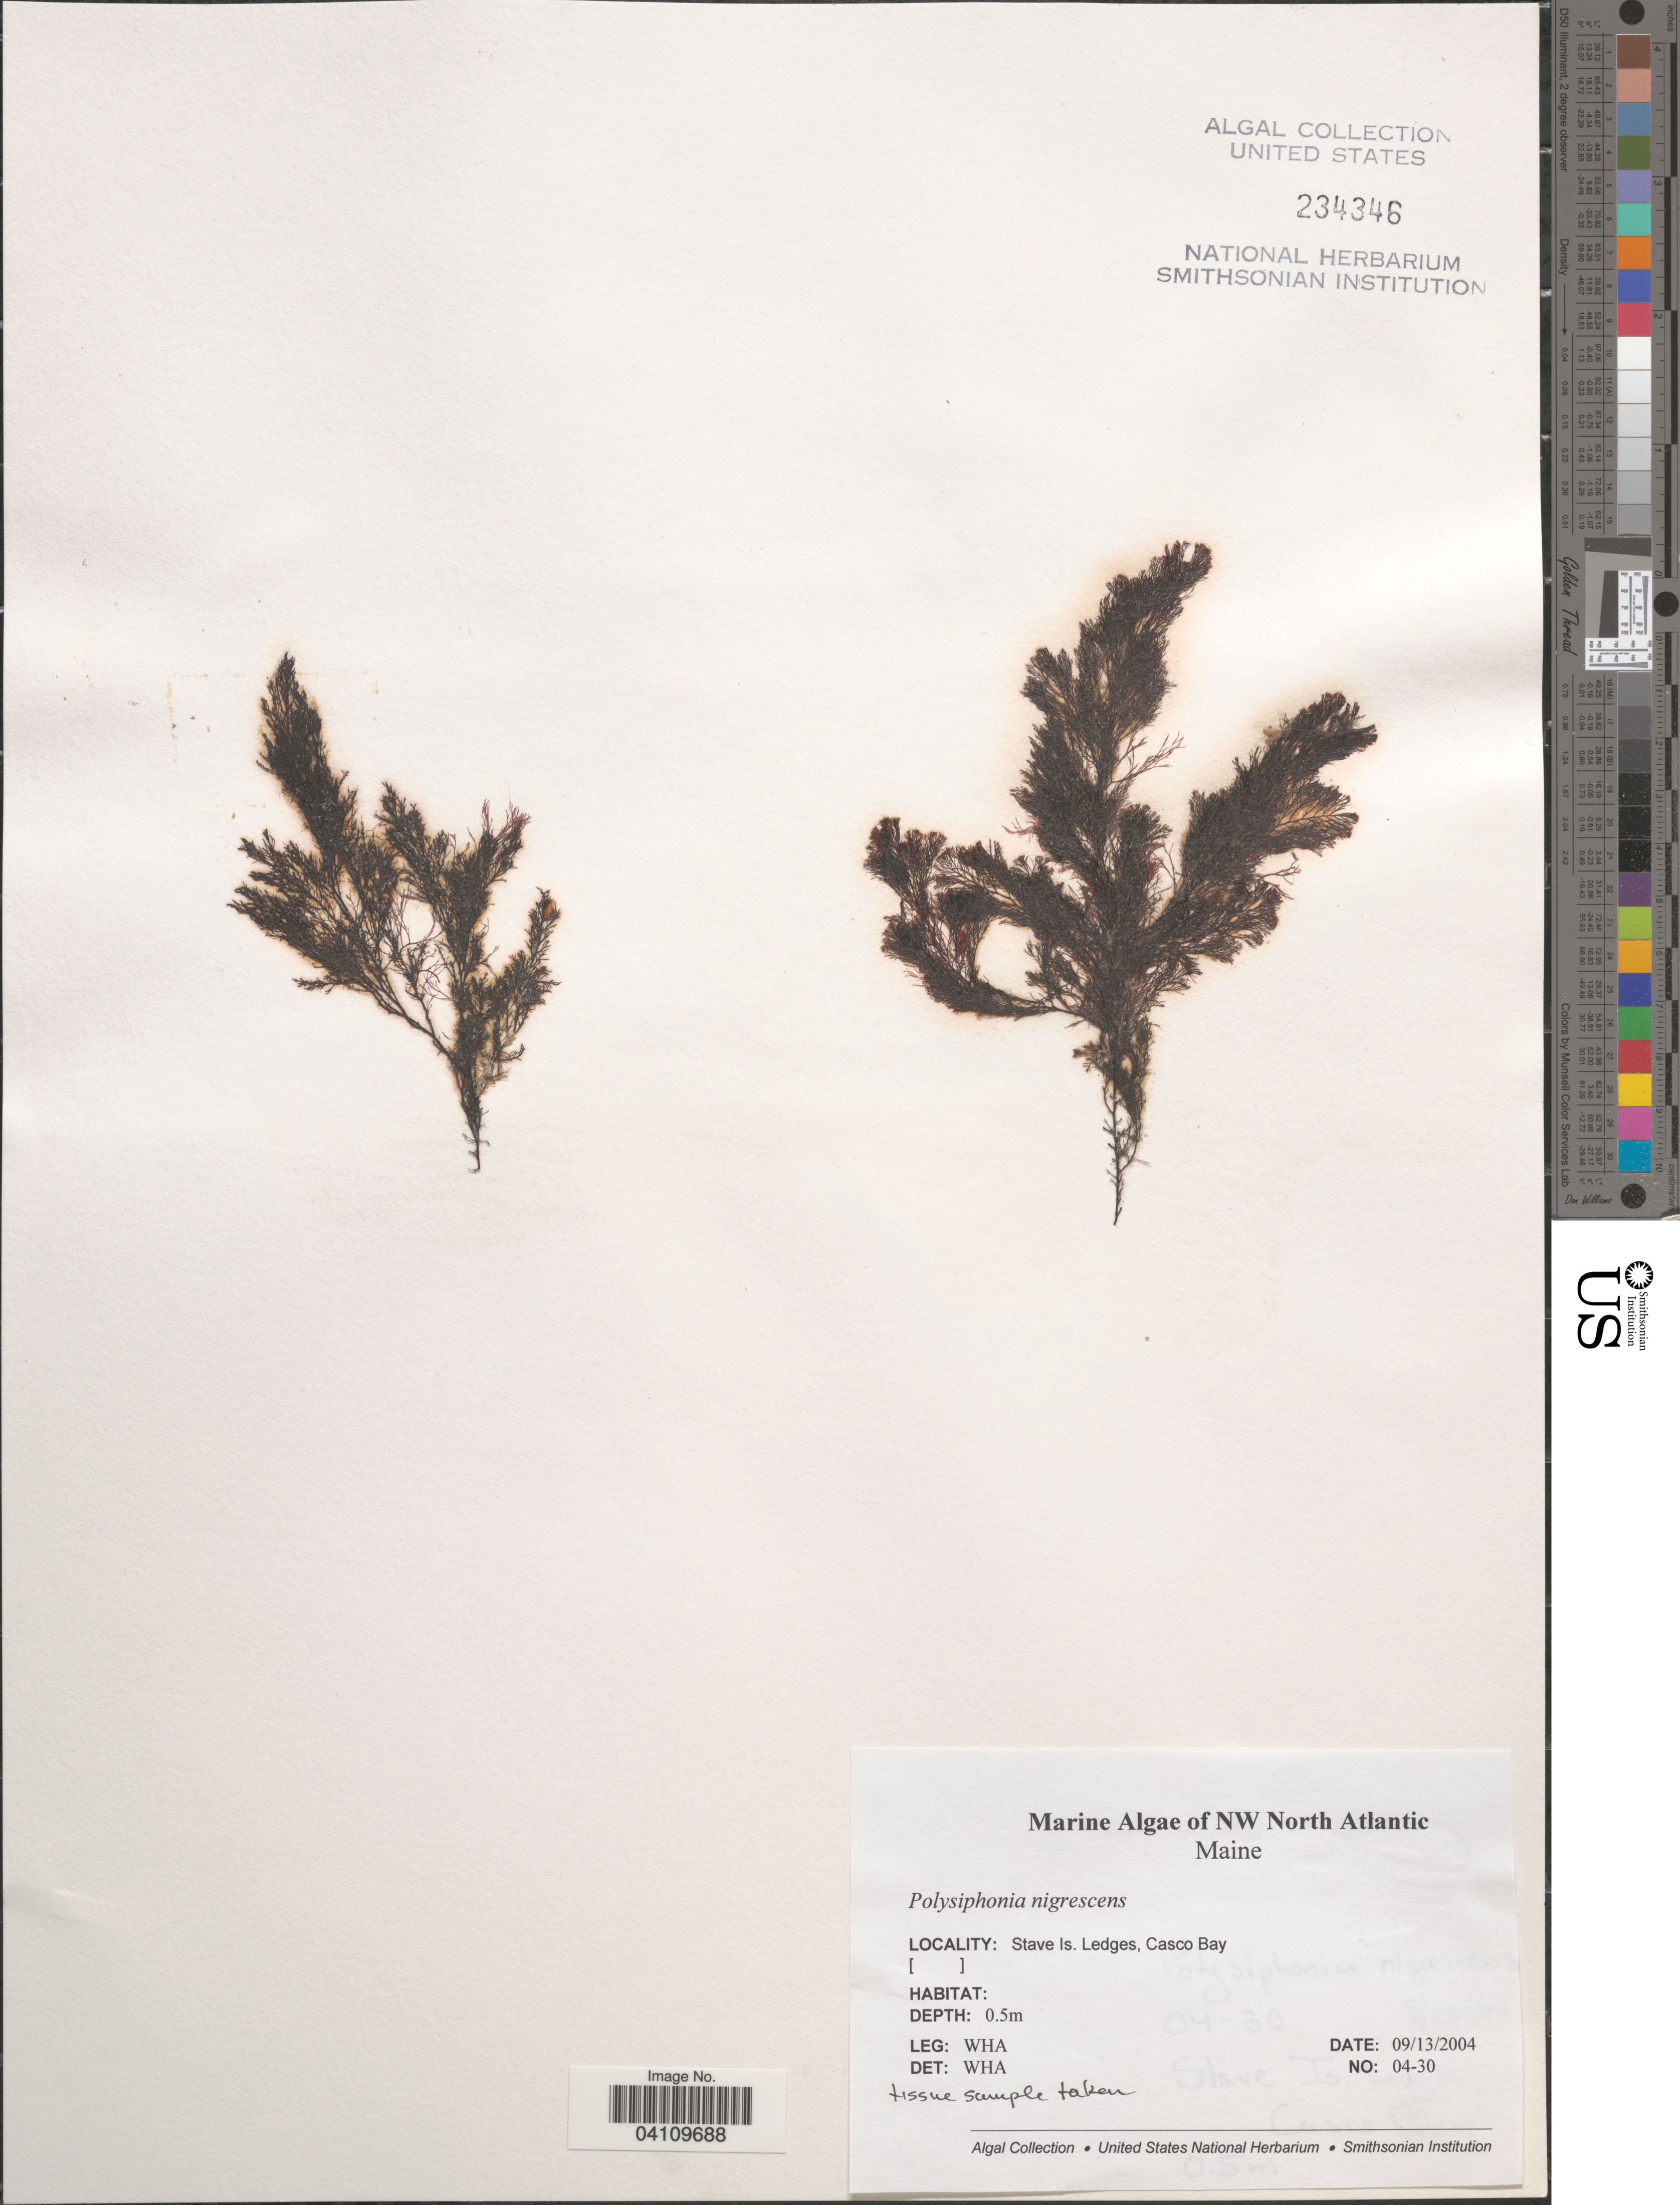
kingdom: Plantae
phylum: Rhodophyta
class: Florideophyceae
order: Ceramiales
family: Rhodomelaceae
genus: Vertebrata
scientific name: Vertebrata fucoides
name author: (Hudson) Kuntze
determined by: Algae name updating Project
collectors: W. H. Adey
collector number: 04-30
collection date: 2004-09-13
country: United States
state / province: Maine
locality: NW North Atlantic. Stave Is. Ledges, Casco Bay.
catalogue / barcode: US 234346